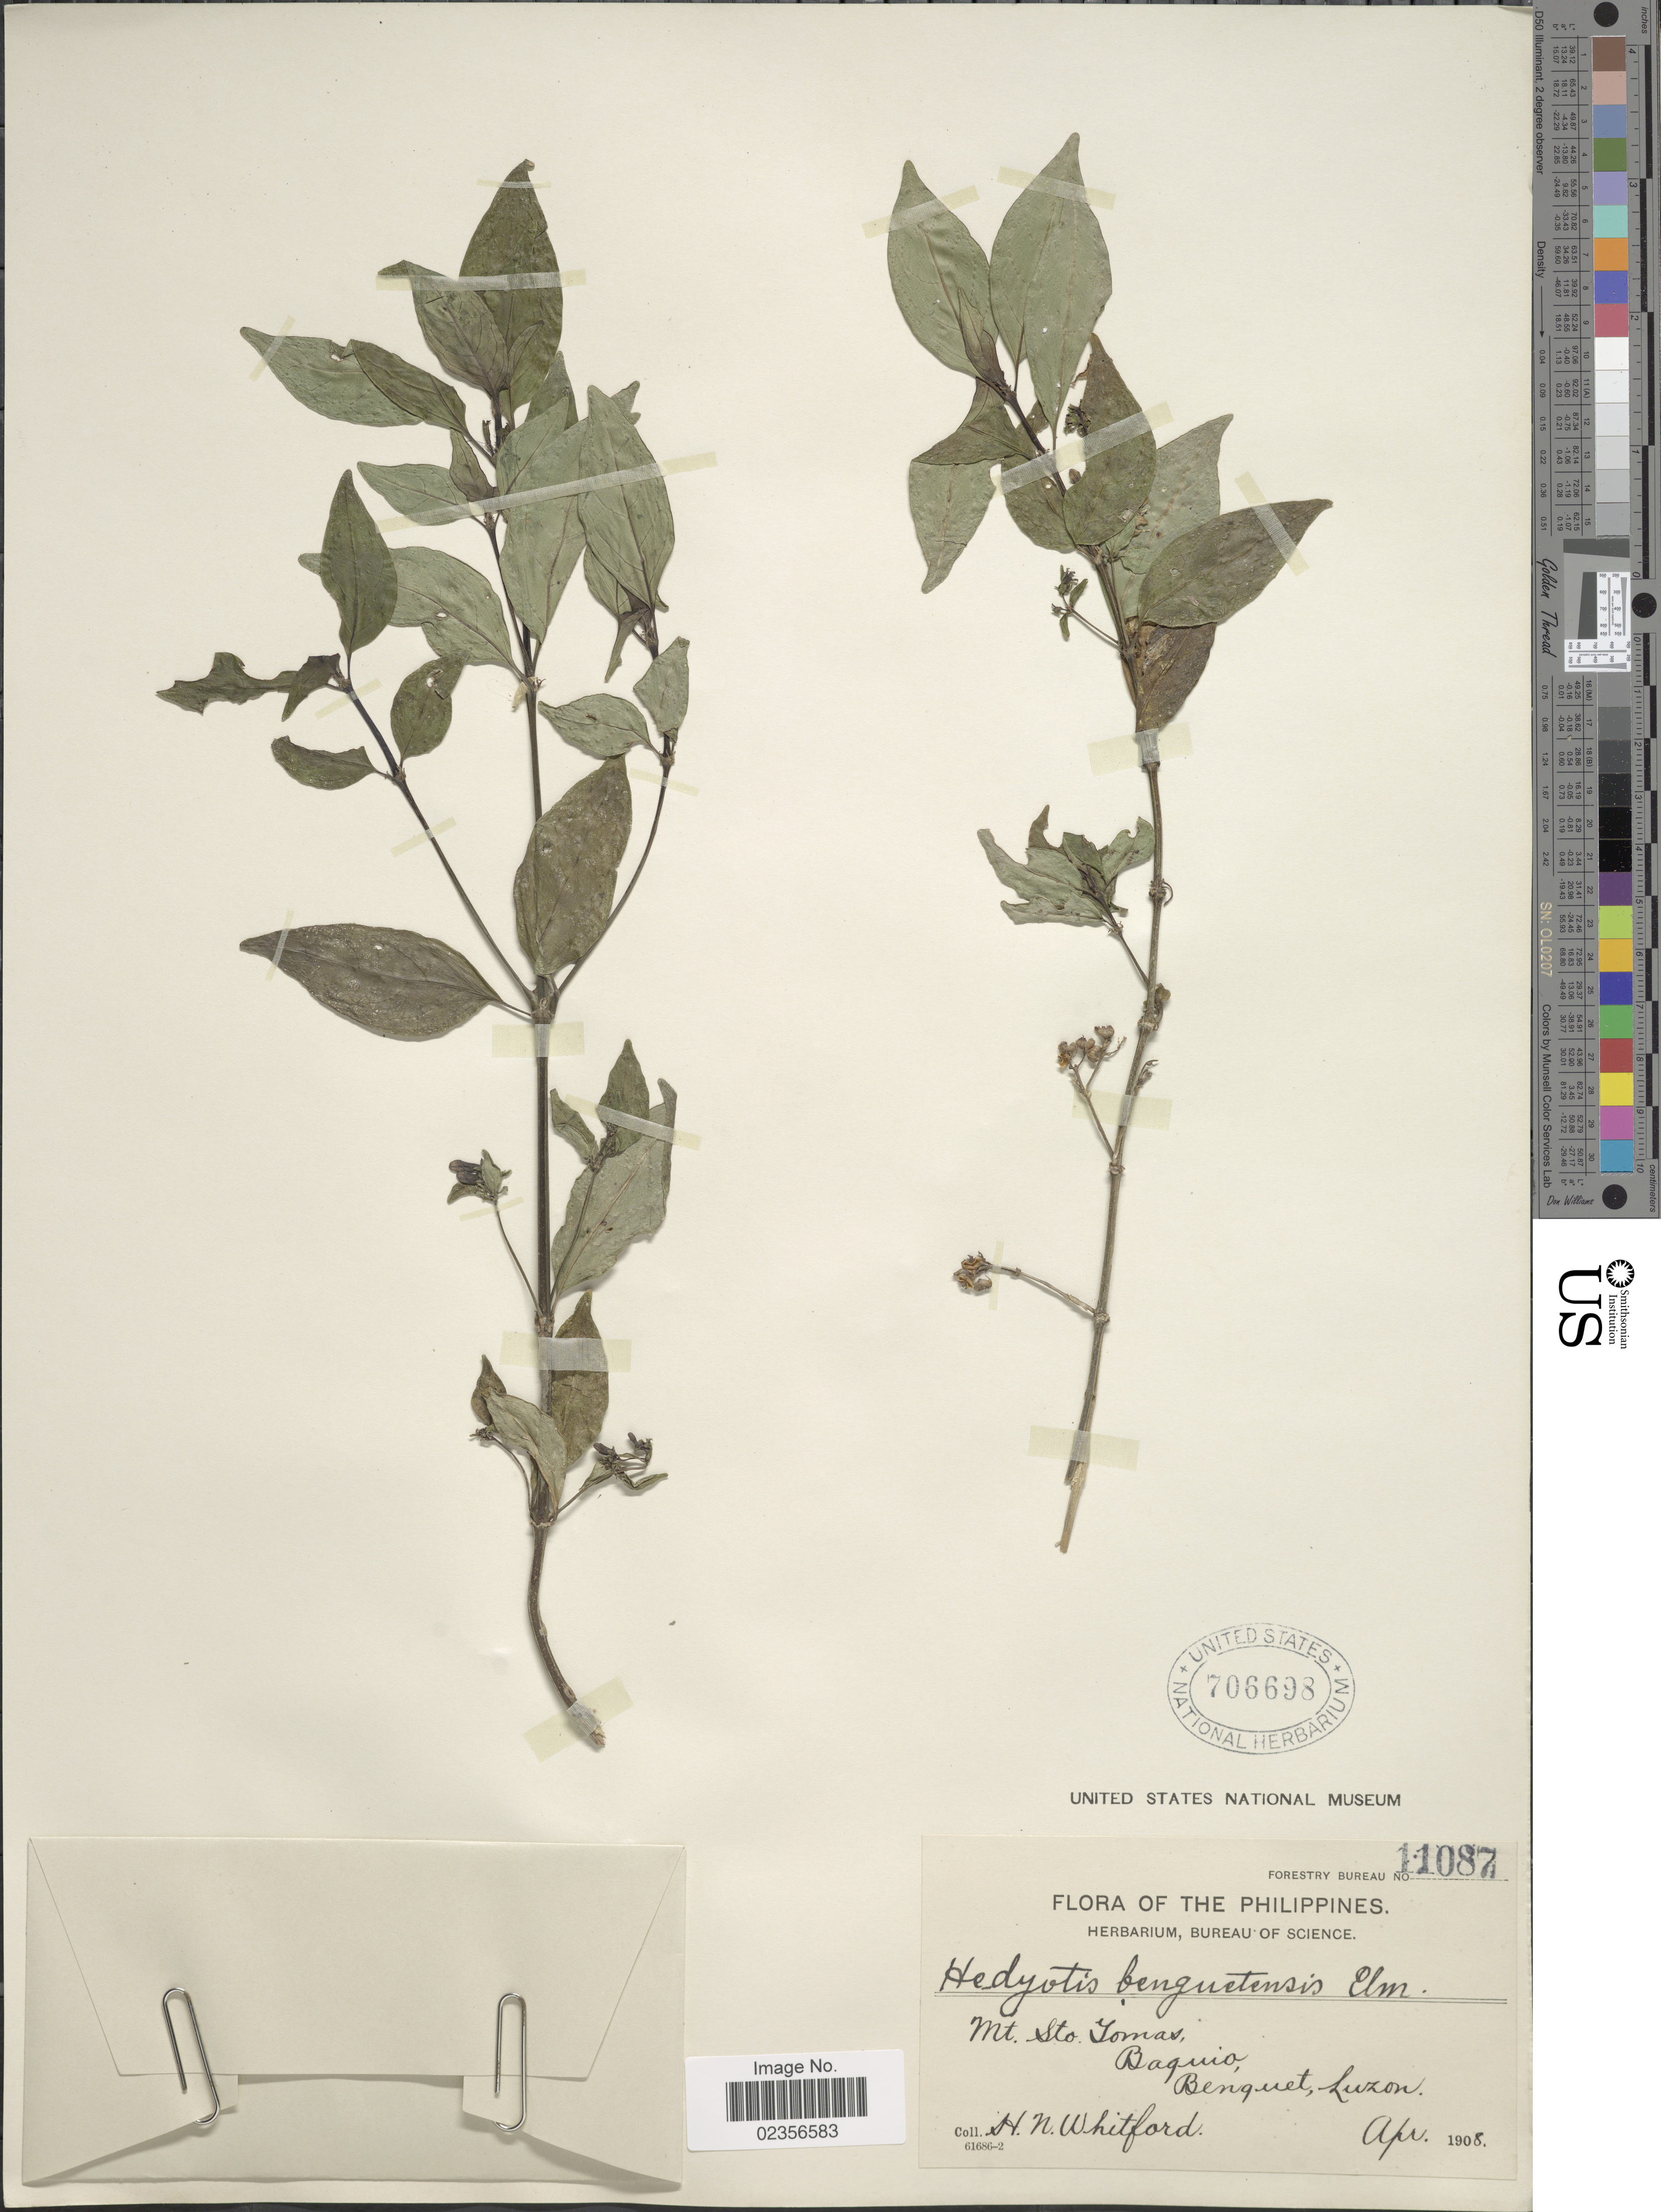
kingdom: Plantae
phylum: Tracheophyta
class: Magnoliopsida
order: Gentianales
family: Rubiaceae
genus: Hedyotis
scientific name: Hedyotis benguetensis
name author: Elmer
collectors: H. N. Whitford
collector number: Forestry Bureau 11087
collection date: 1908-04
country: Philippines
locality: Mt. Sto. Tomas, Baguio, Benguet, Luzon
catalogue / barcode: US 706698